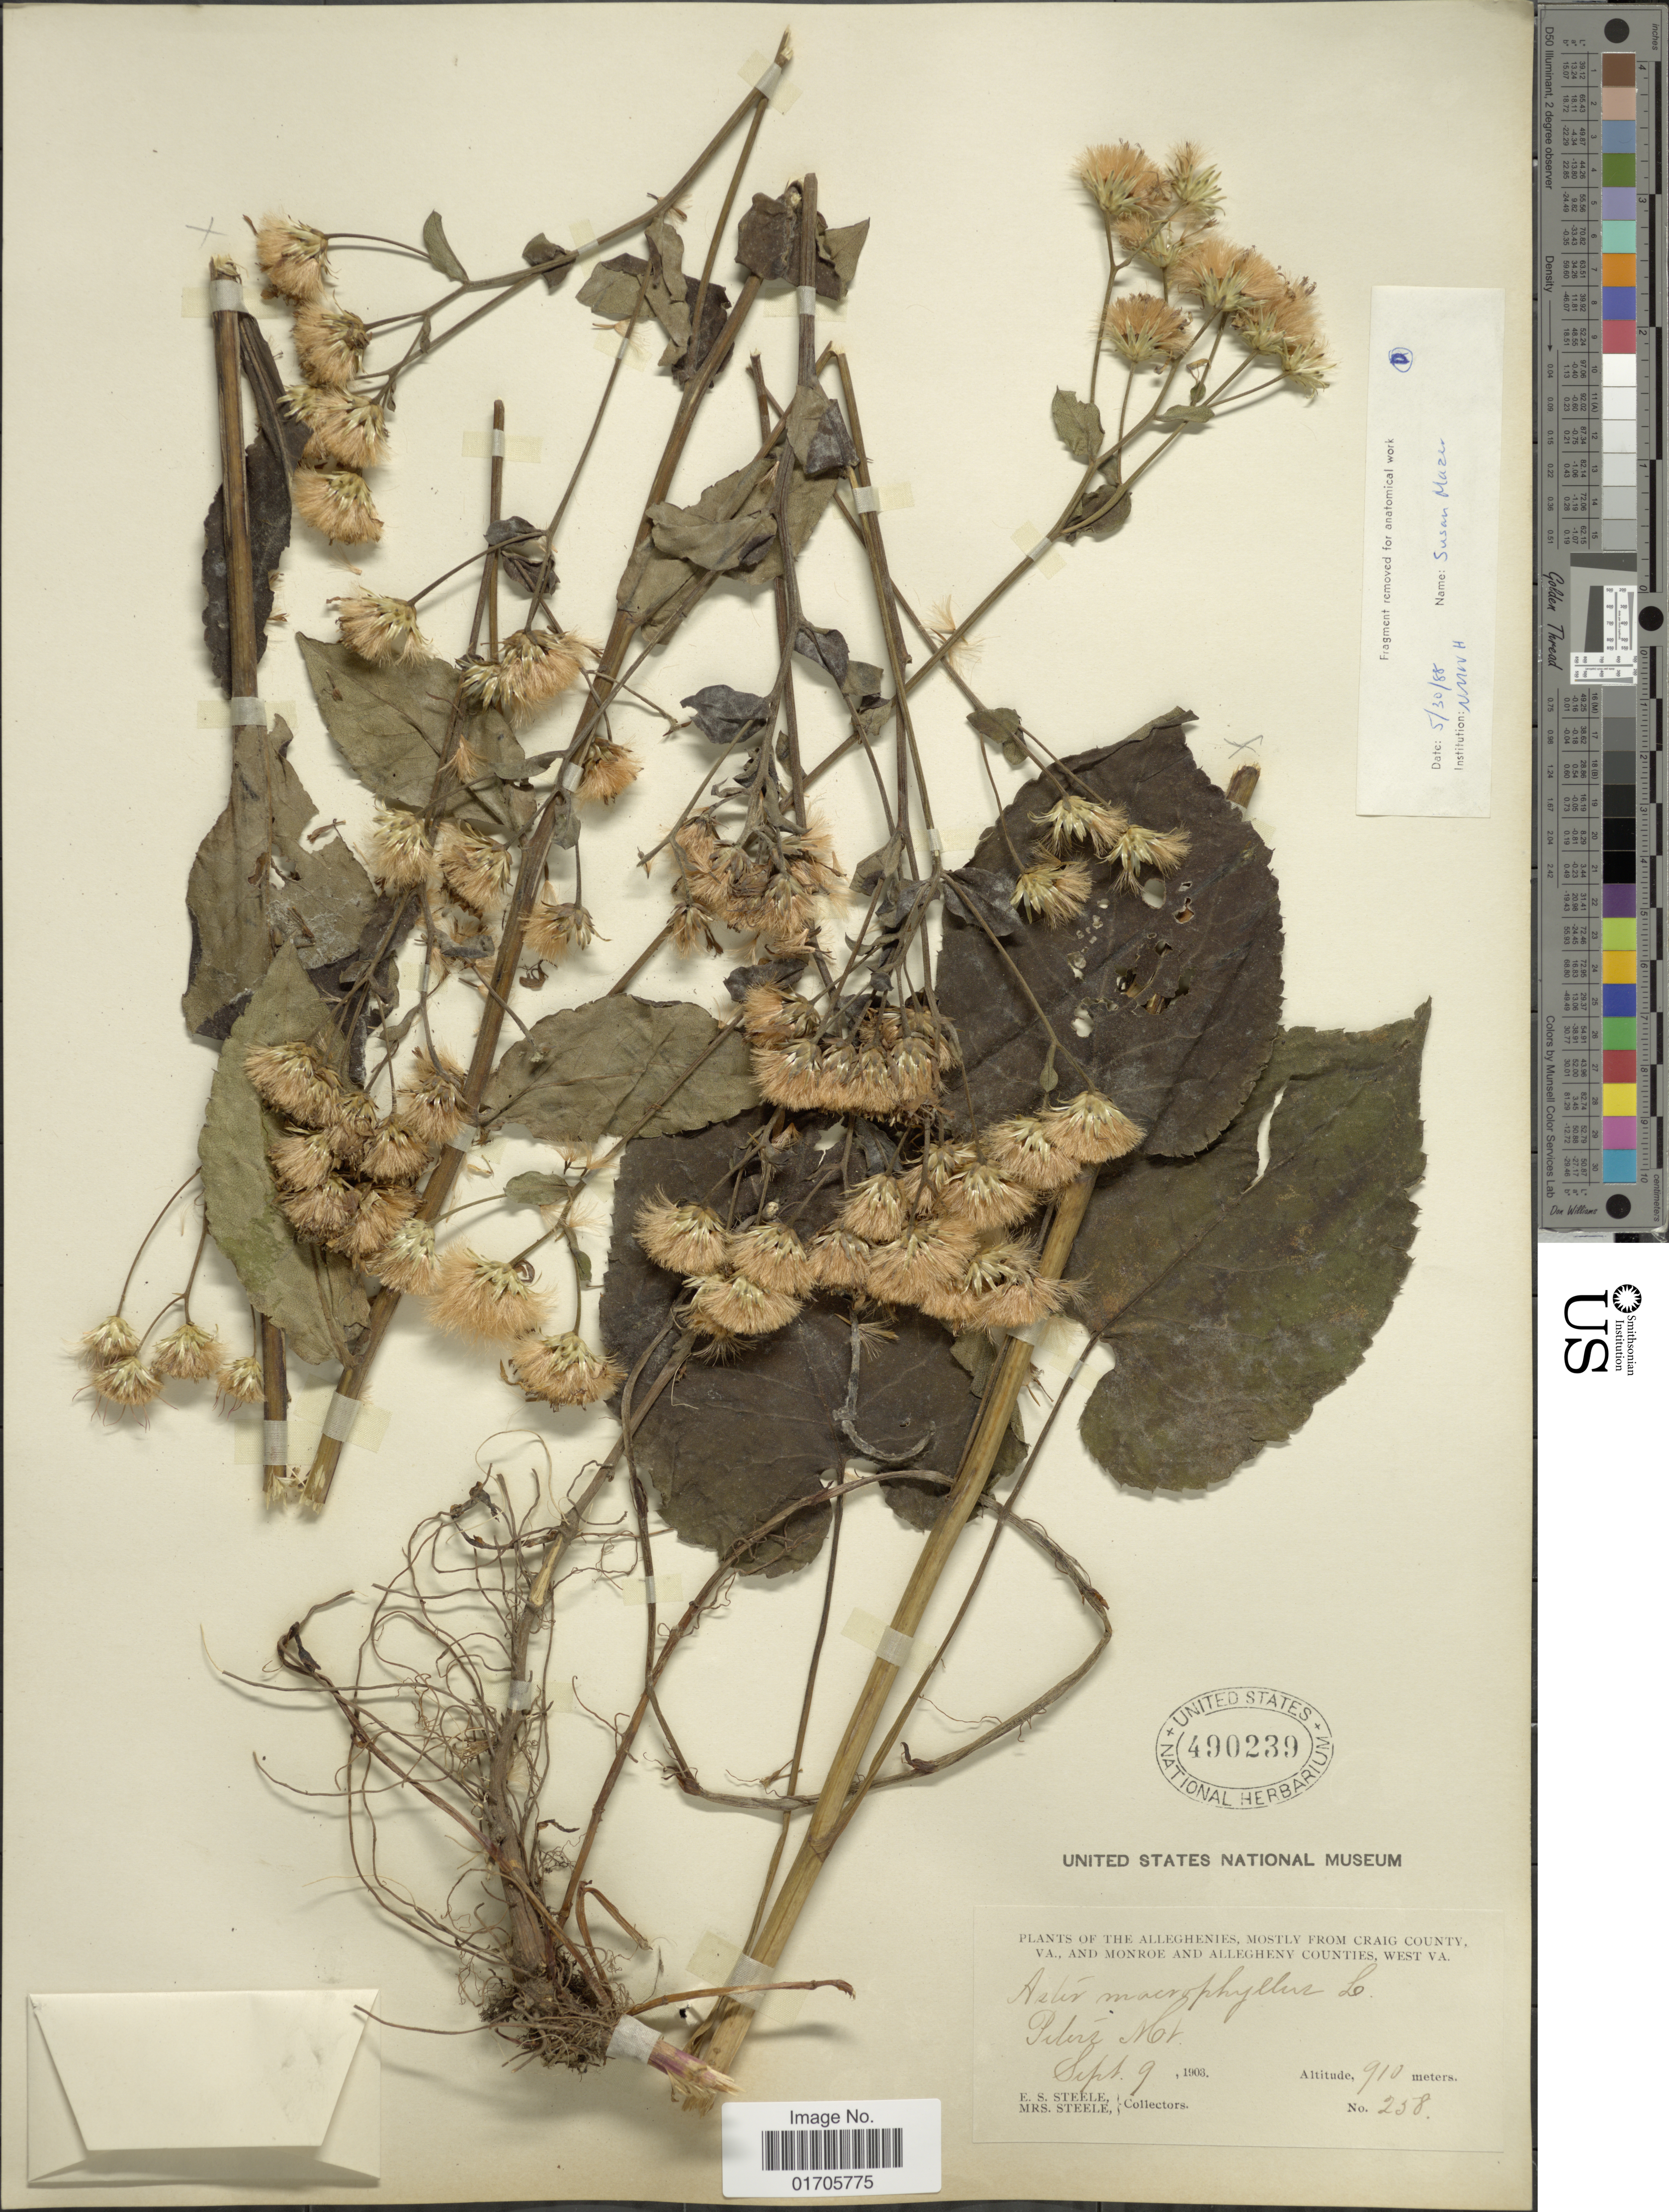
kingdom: Plantae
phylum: Tracheophyta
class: Magnoliopsida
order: Asterales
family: Asteraceae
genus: Eurybia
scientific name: Eurybia macrophylla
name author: (L.) Cass.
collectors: E. Steele & Mrs. E. S. Steele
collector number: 258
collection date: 1903-09-09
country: United States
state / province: Virginia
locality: Alleghenies, mostly from Craig County, Va., and Monroe and Allegheny Counties, West Va. Peters Mt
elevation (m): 910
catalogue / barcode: US 490239